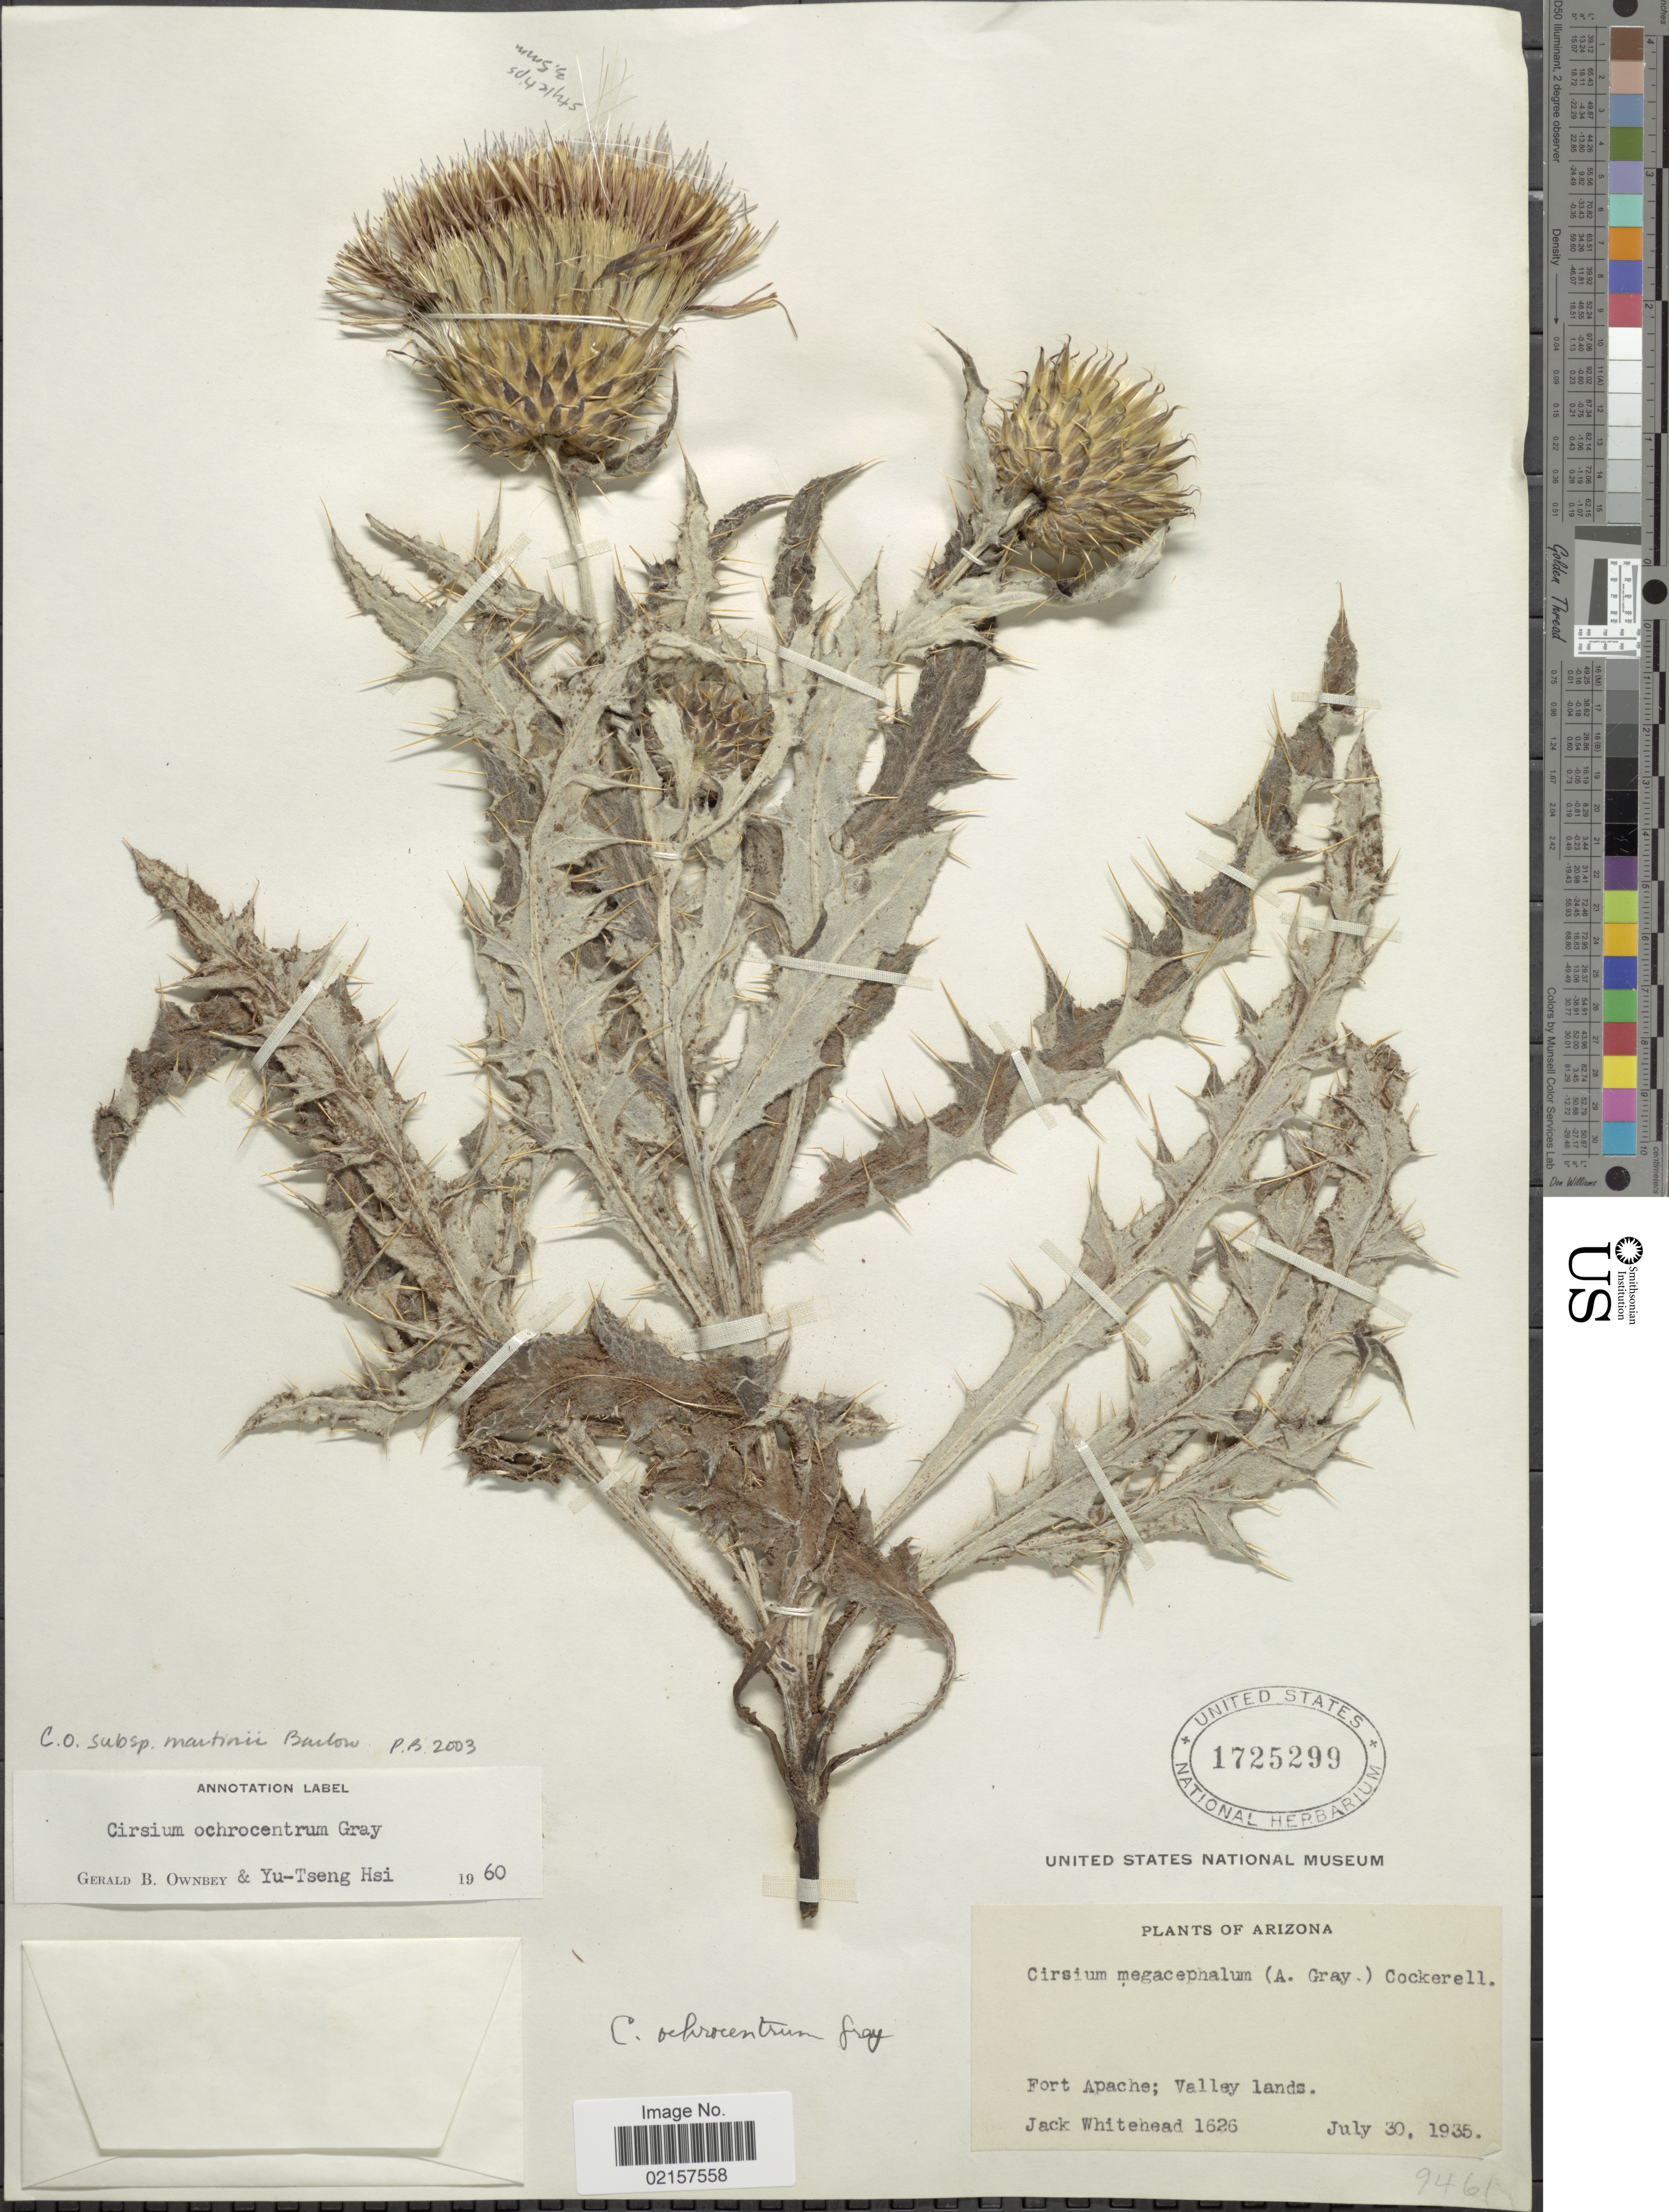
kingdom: Plantae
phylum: Tracheophyta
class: Magnoliopsida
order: Asterales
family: Asteraceae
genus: Cirsium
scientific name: Cirsium ochrocentrum subsp. martinii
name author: Barlow-Irick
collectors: J. Whitehead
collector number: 1626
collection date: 1935-07-30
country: United States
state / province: Arizona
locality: Fort Apache; Valley lands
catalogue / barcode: US 1725299